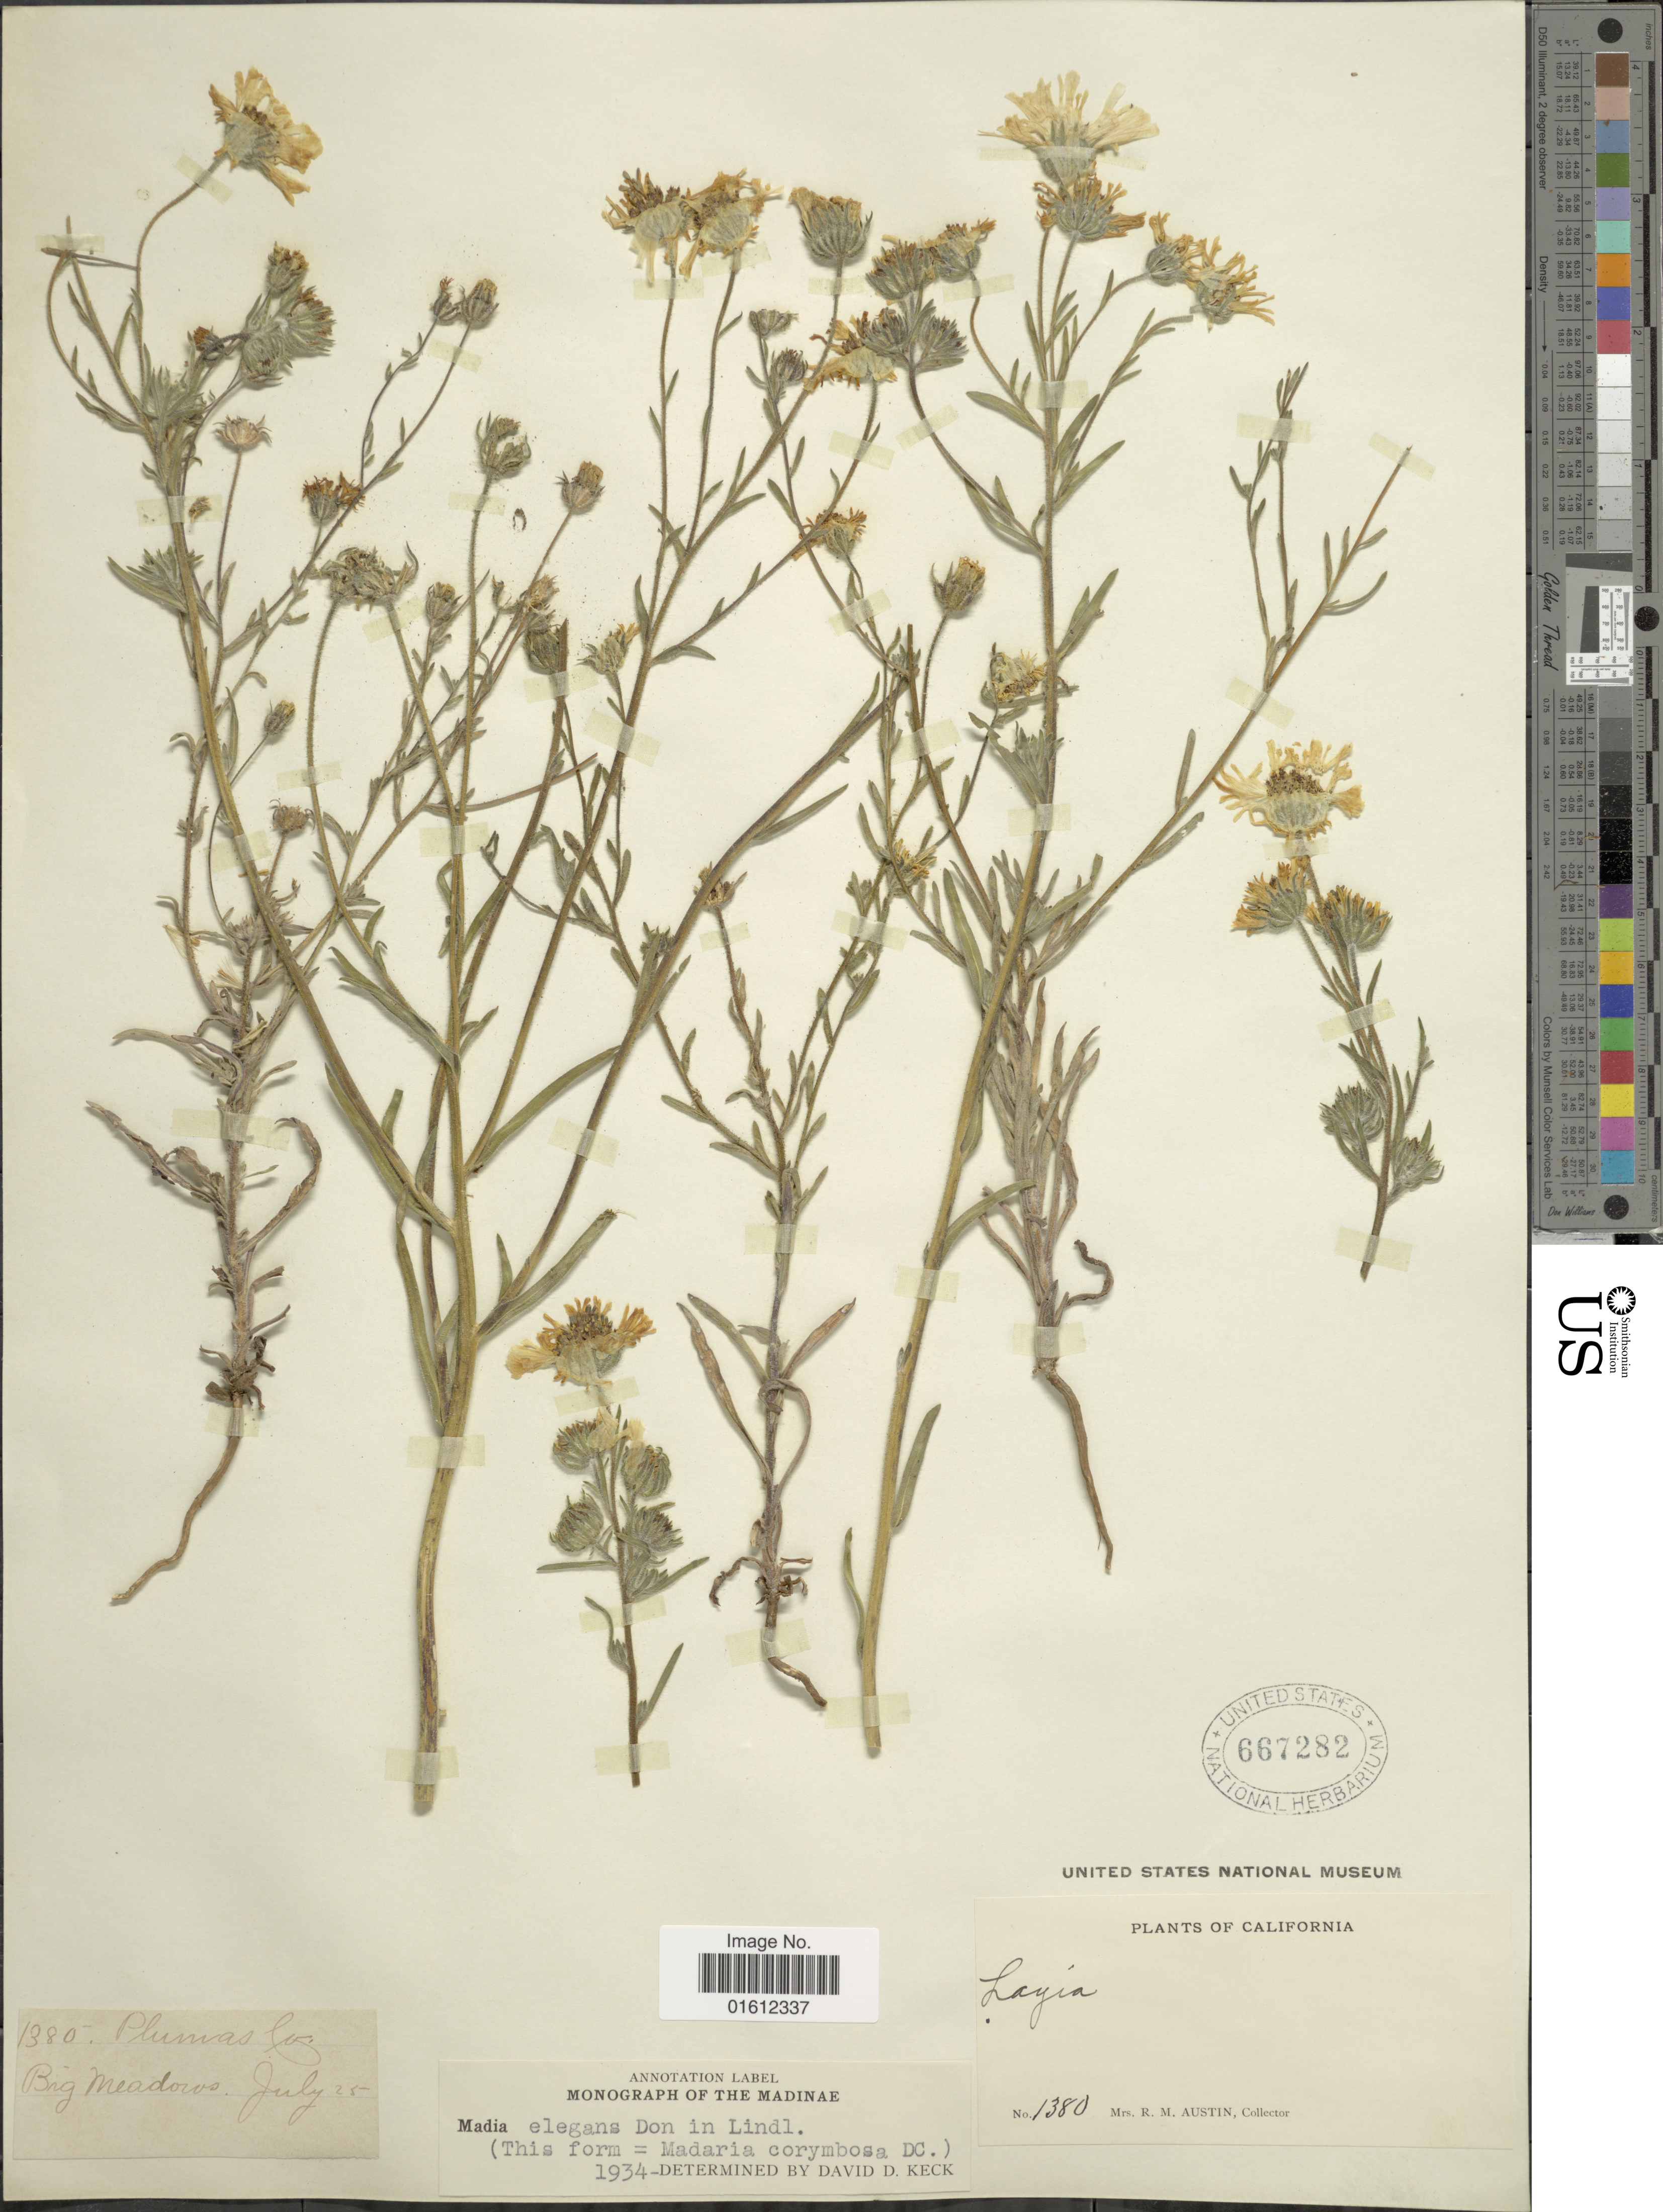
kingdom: Plantae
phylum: Tracheophyta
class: Magnoliopsida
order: Asterales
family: Asteraceae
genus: Madia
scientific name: Madia elegans subsp. elegans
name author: D. Don ex Lindl.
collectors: R. Austin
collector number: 1380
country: United States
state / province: California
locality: Big meadows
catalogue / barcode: US 667282